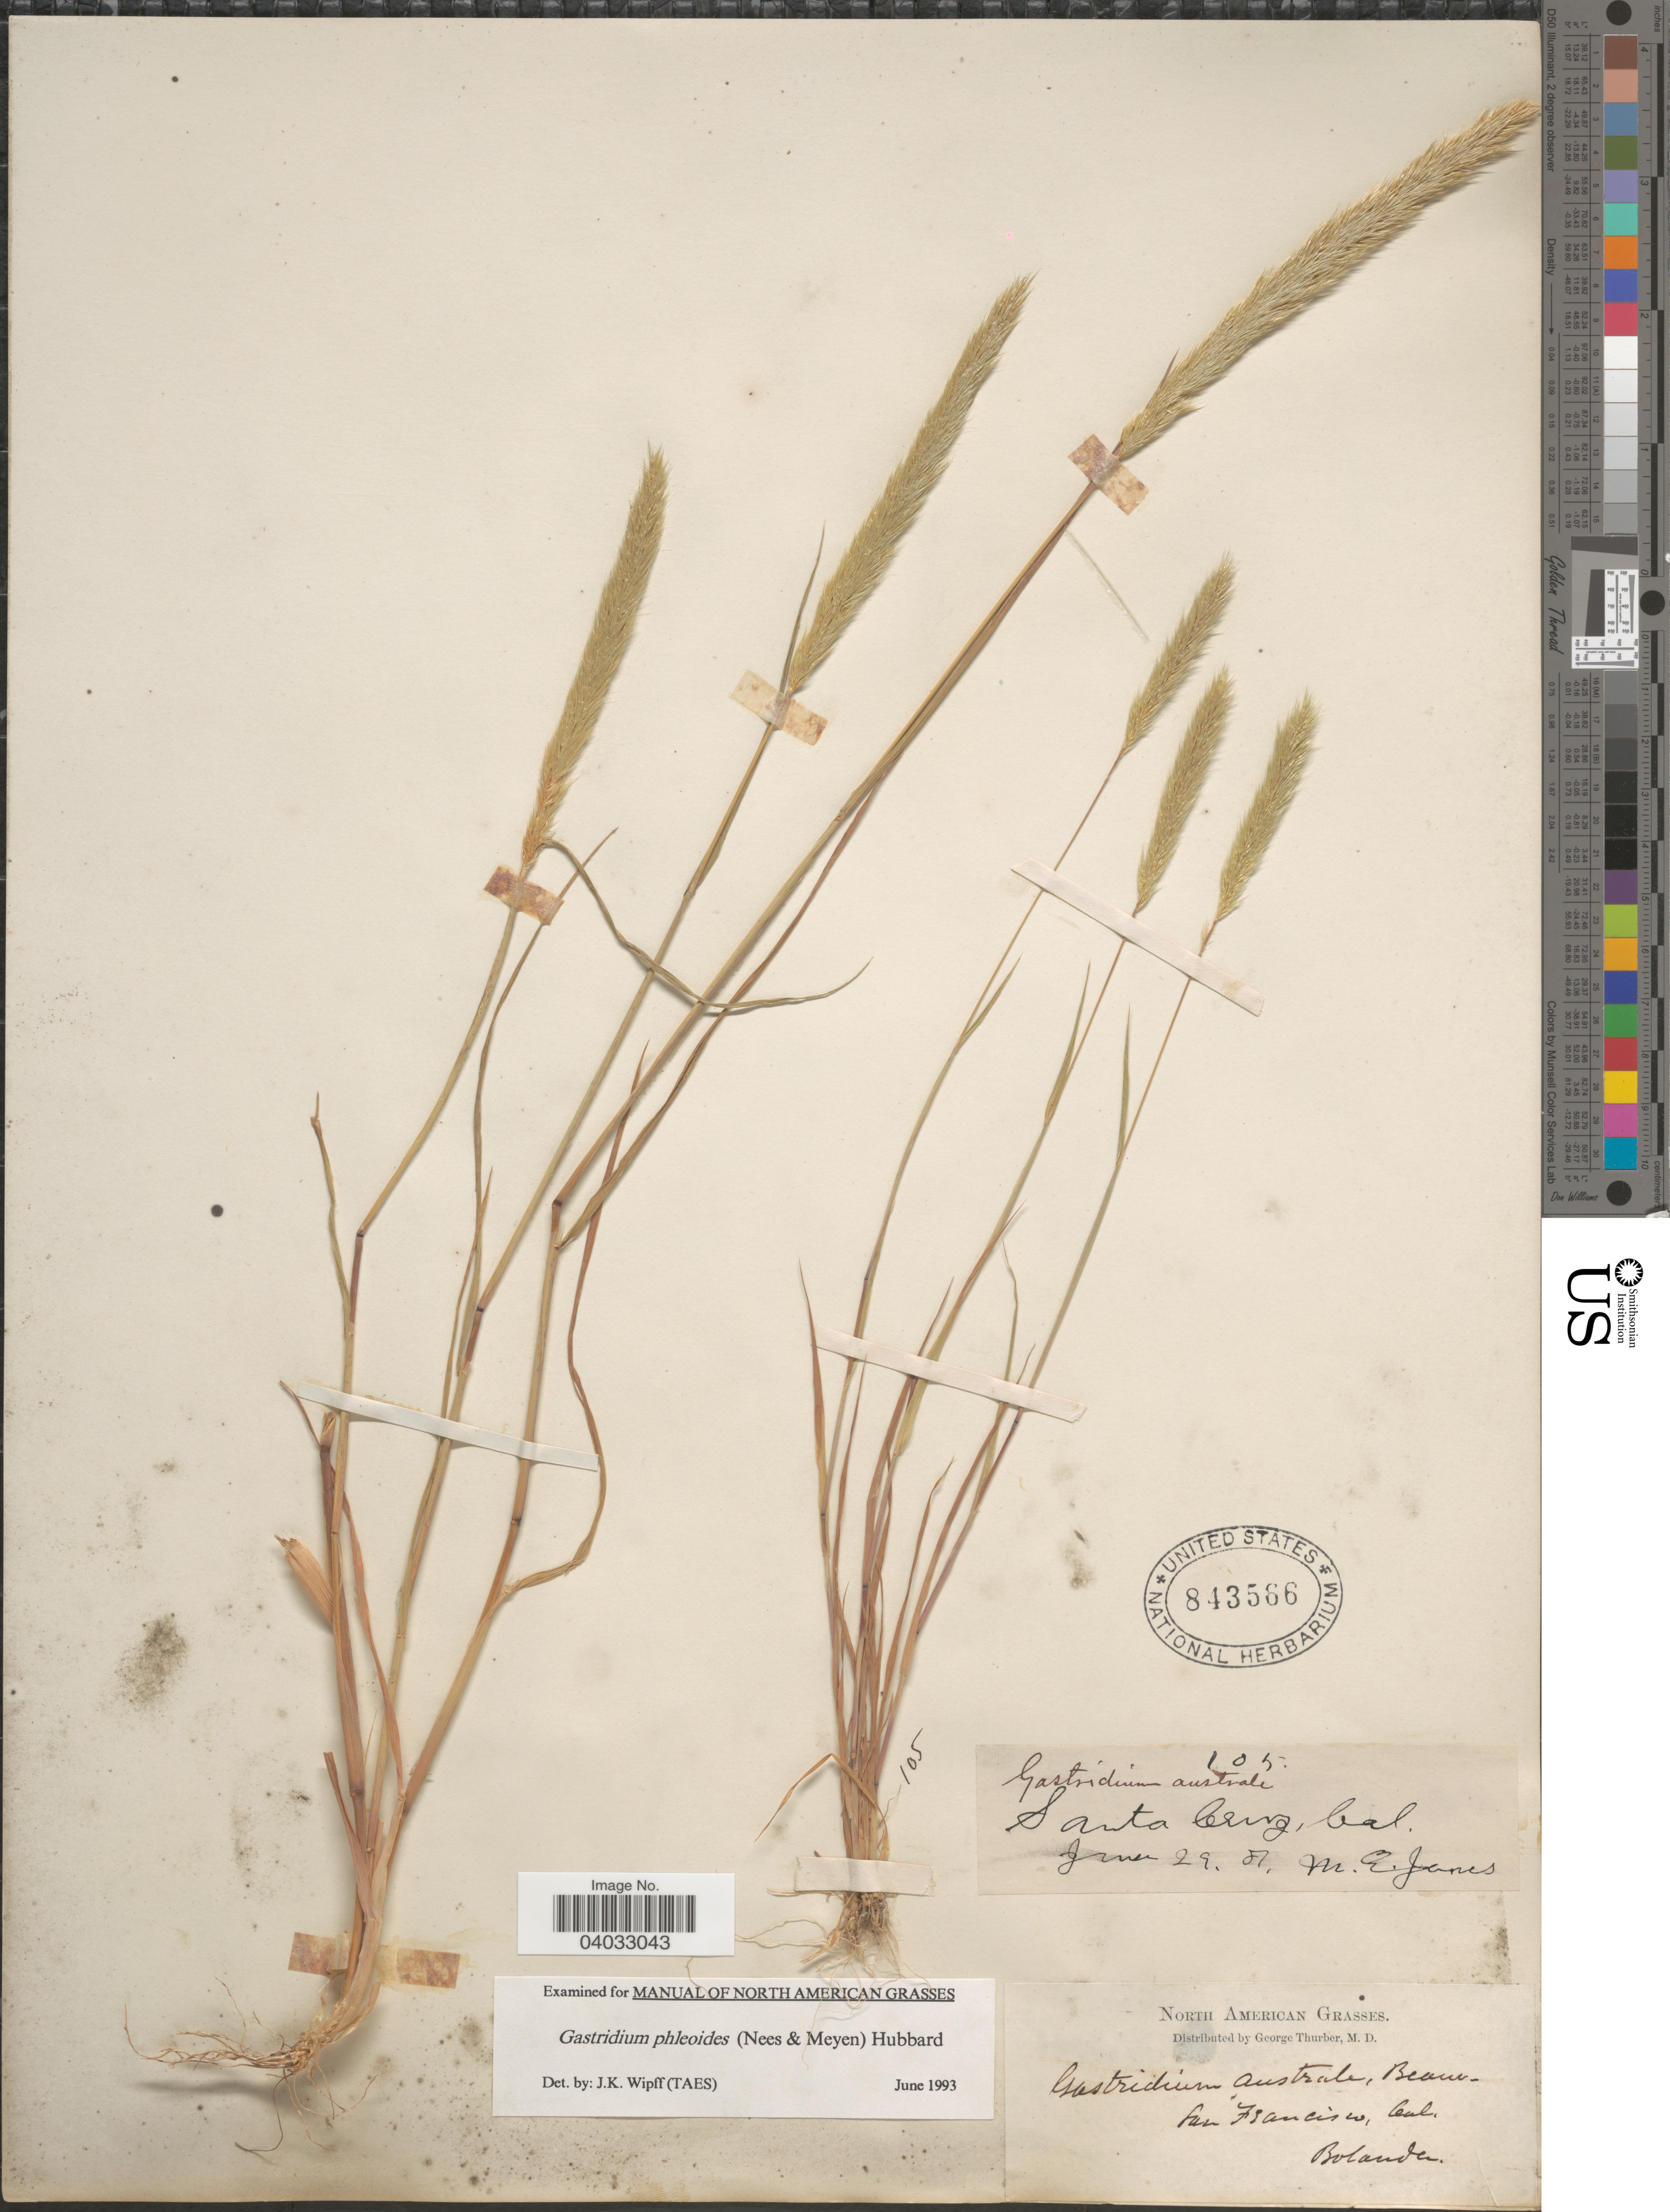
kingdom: Plantae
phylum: Tracheophyta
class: Liliopsida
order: Poales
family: Poaceae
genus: Gastridium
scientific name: Gastridium phleoides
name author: (Nees) C.E. Hubb.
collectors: -. Bolander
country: United States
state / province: California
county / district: San Francisco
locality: San Francisco.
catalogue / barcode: US 843566-2